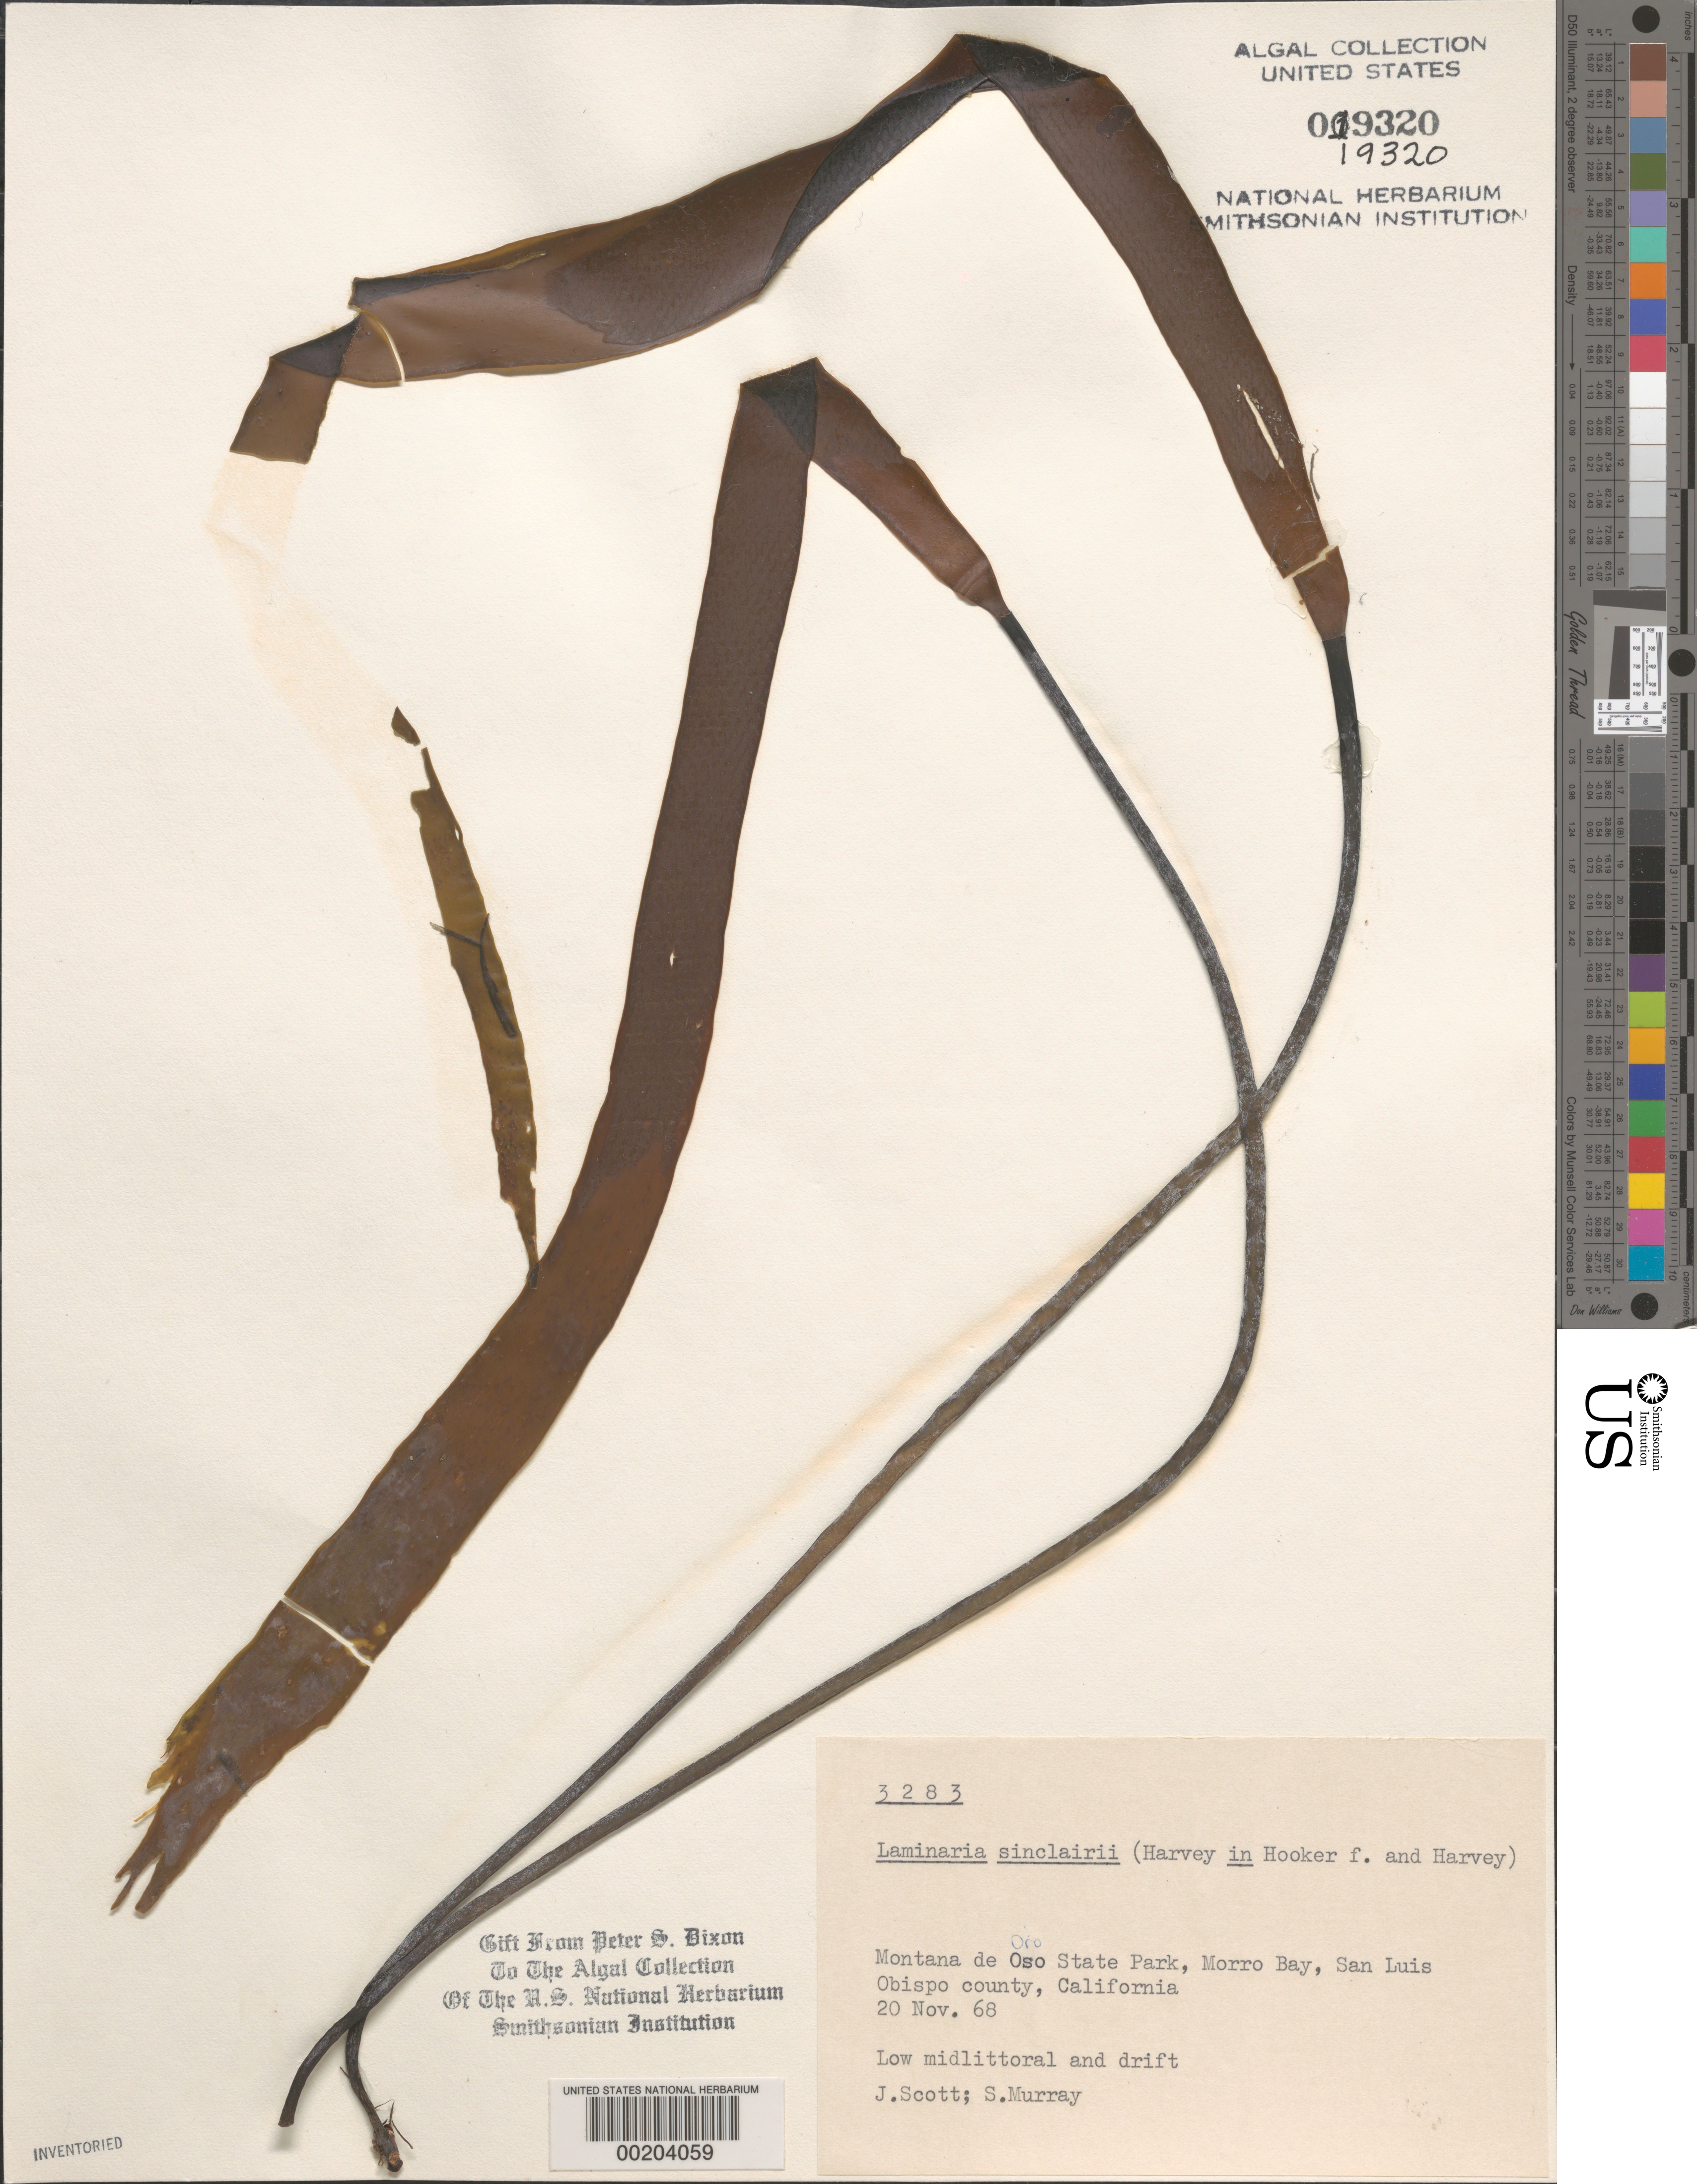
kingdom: Chromista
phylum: Ochrophyta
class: Phaeophyceae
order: Laminariales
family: Laminariaceae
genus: Laminaria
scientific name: Laminaria sinclairii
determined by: Dixon, P. S.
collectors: J. Scott & S. N. Murray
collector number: PSD 3283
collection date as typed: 20 Nov 1968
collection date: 1968-11-20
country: United States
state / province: California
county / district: San Luis Obispo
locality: Montana de Oro State Park, Morro Bay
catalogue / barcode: US 19320